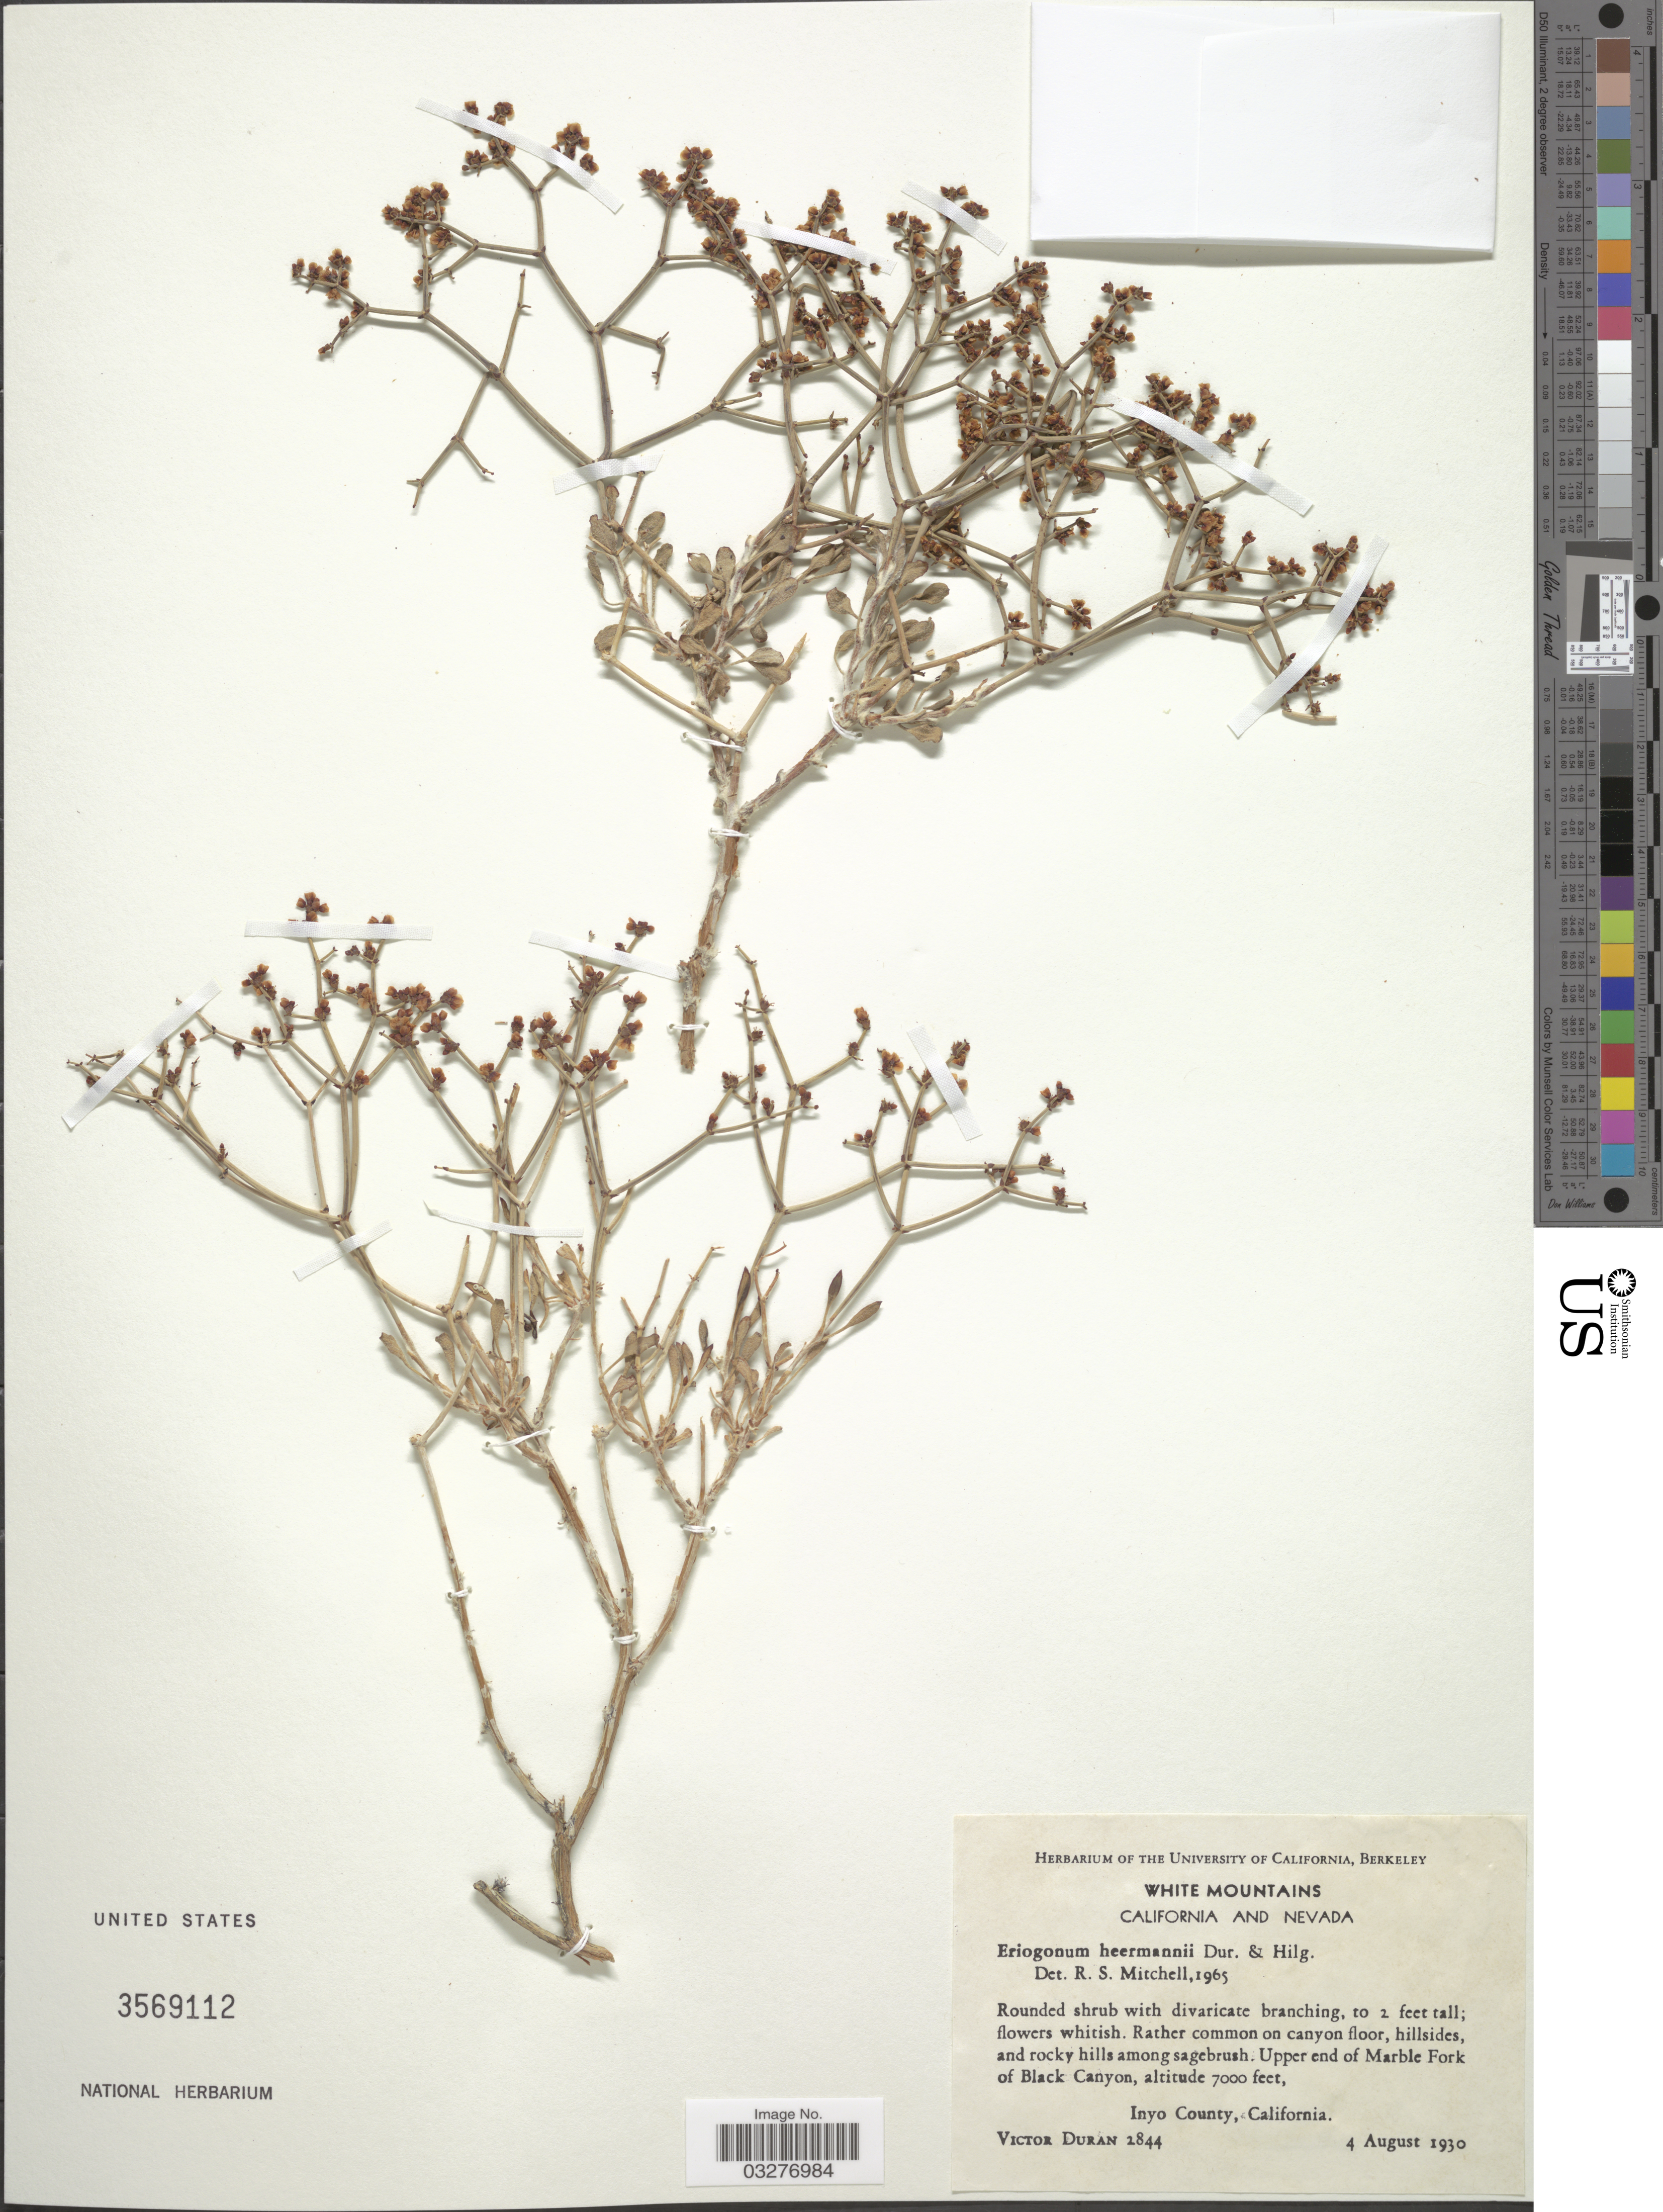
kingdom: Plantae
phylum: Tracheophyta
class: Magnoliopsida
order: Caryophyllales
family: Polygonaceae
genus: Eriogonum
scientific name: Eriogonum heermannii var. heermannii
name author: Durand & Hilg.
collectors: V. Duran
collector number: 2844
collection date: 1930-08-04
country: United States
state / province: California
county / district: Inyo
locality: White Mountains. Upper end of Marble Fork of Black Canyon. Inyo County.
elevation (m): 2134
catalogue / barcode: US 3569112